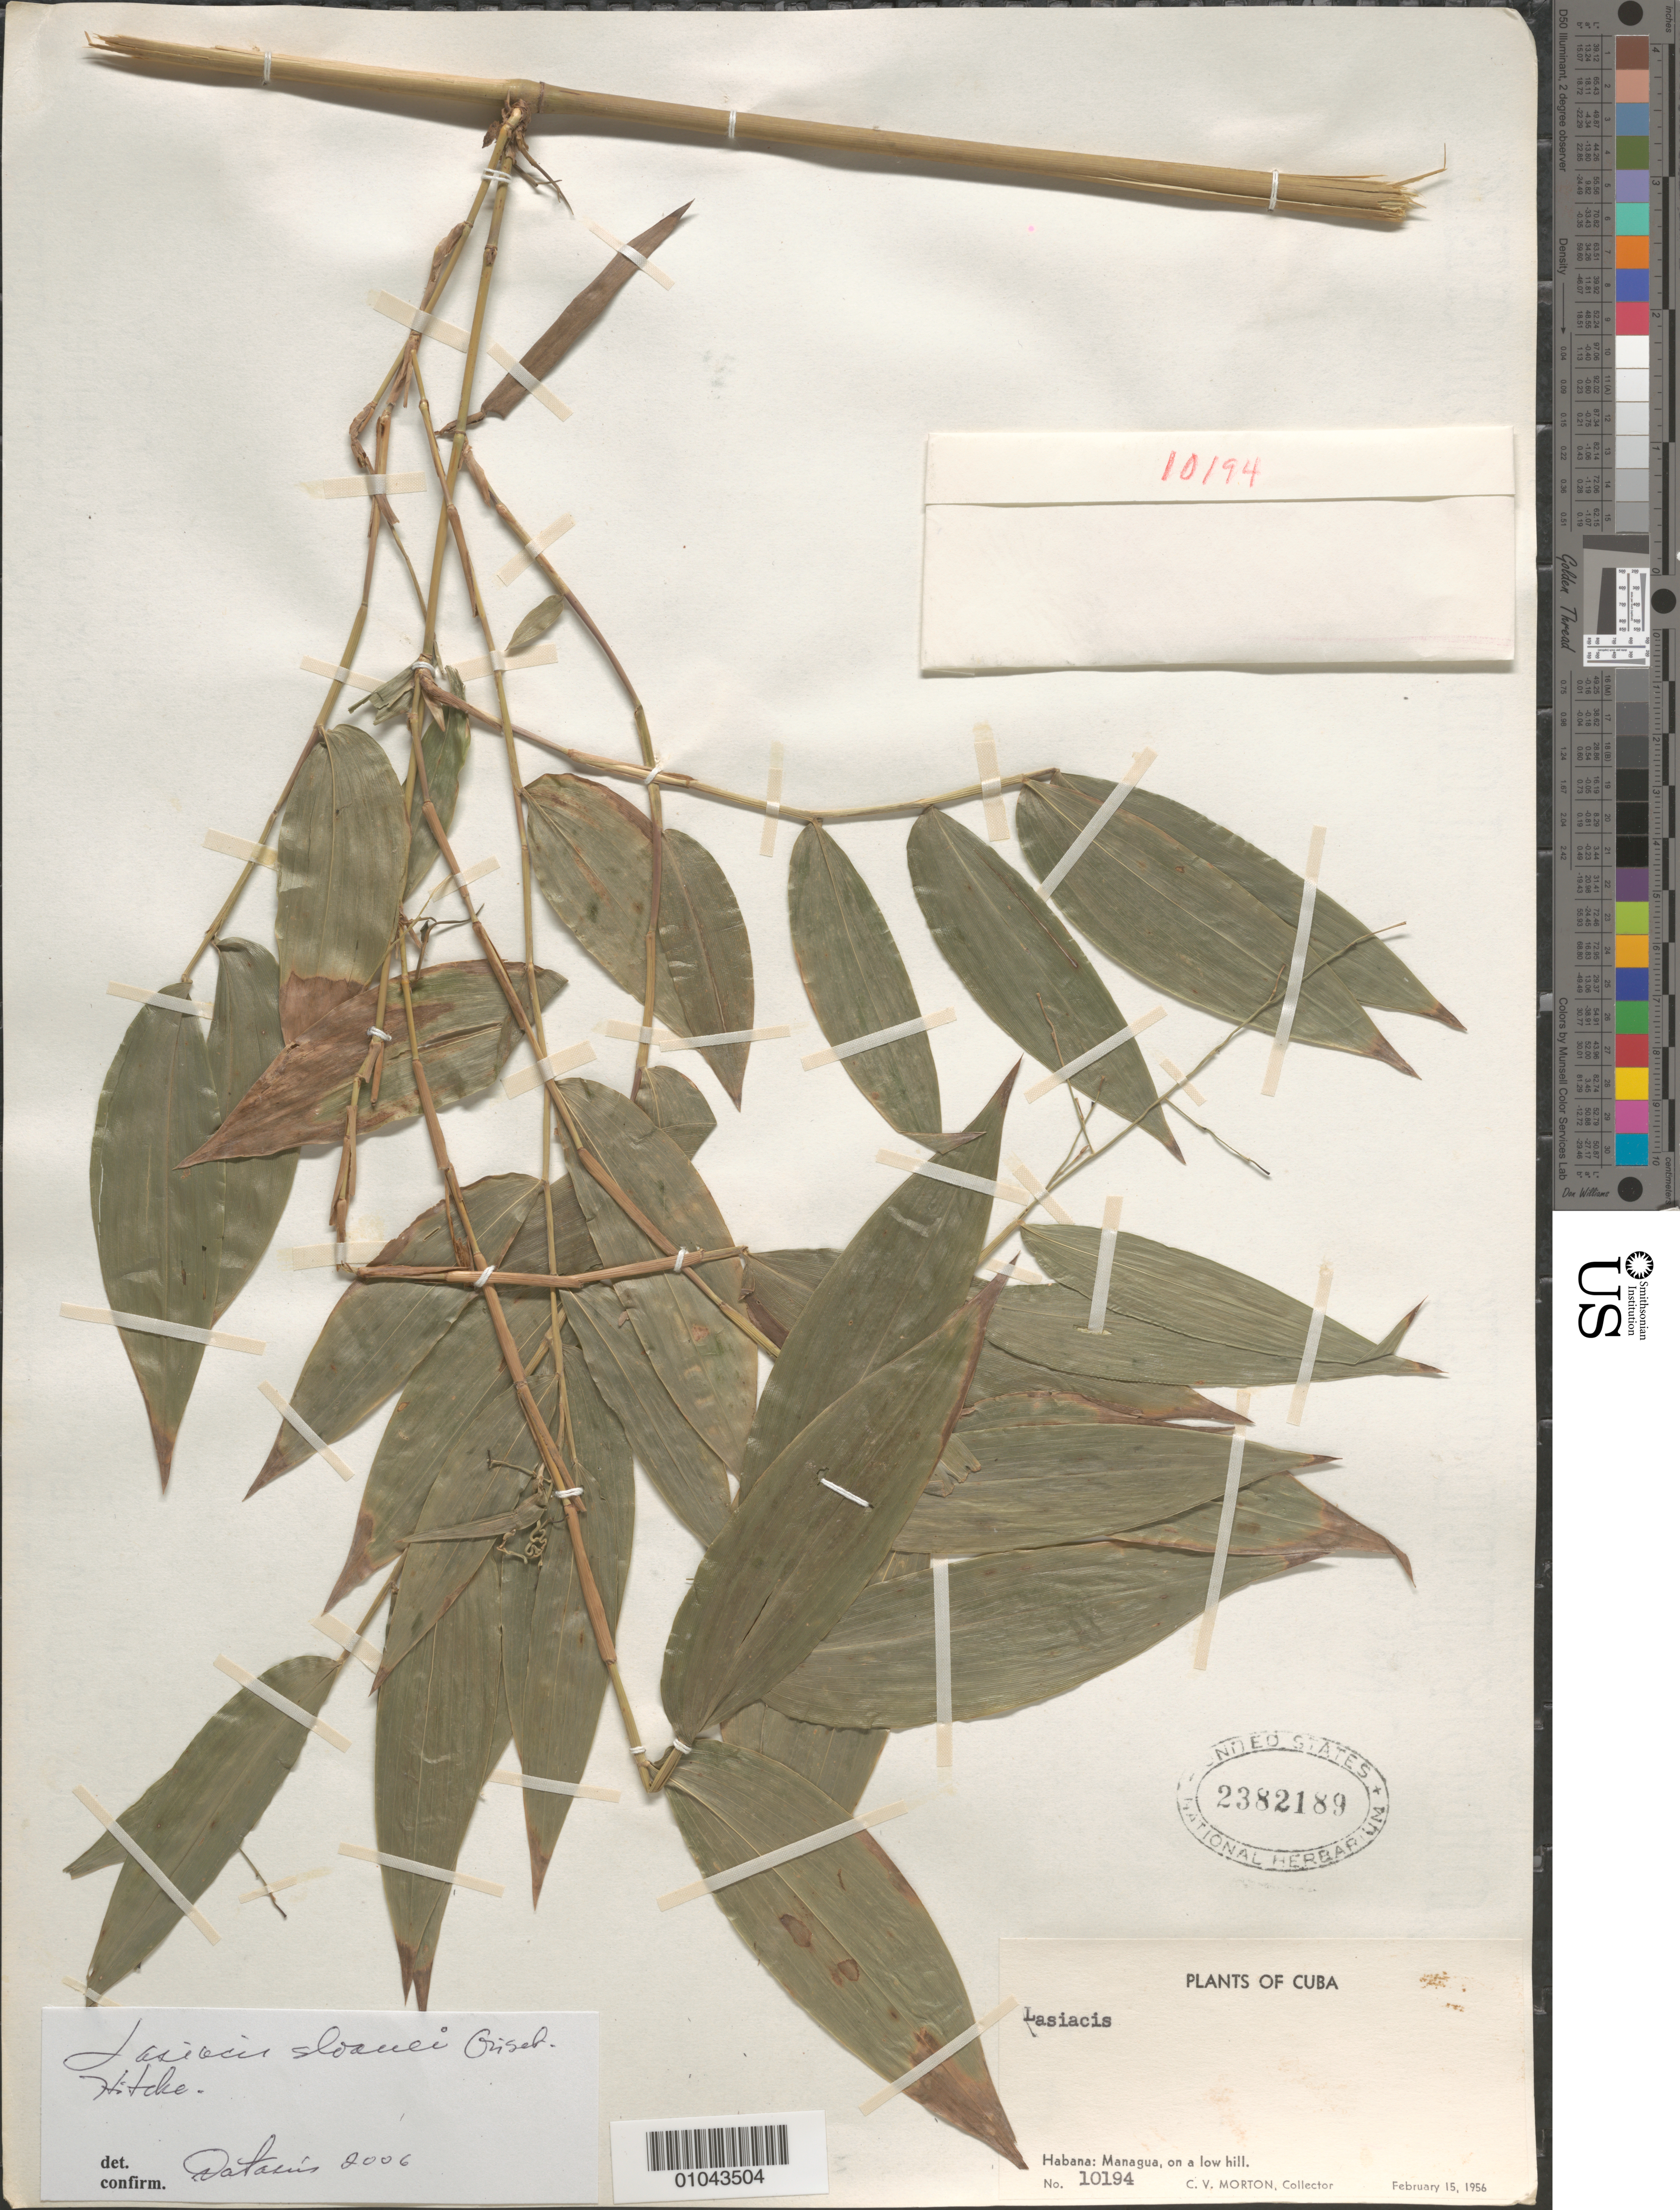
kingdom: Plantae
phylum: Tracheophyta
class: Liliopsida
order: Poales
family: Poaceae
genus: Lasiacis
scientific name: Lasiacis sloanei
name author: (Griseb.) Hitchc.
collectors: C. V. Morton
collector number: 10194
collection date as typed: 15 Feb 1956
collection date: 1956-02-15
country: Cuba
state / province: La Habana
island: Cuba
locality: Managua, on a low hill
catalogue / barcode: US 2382189